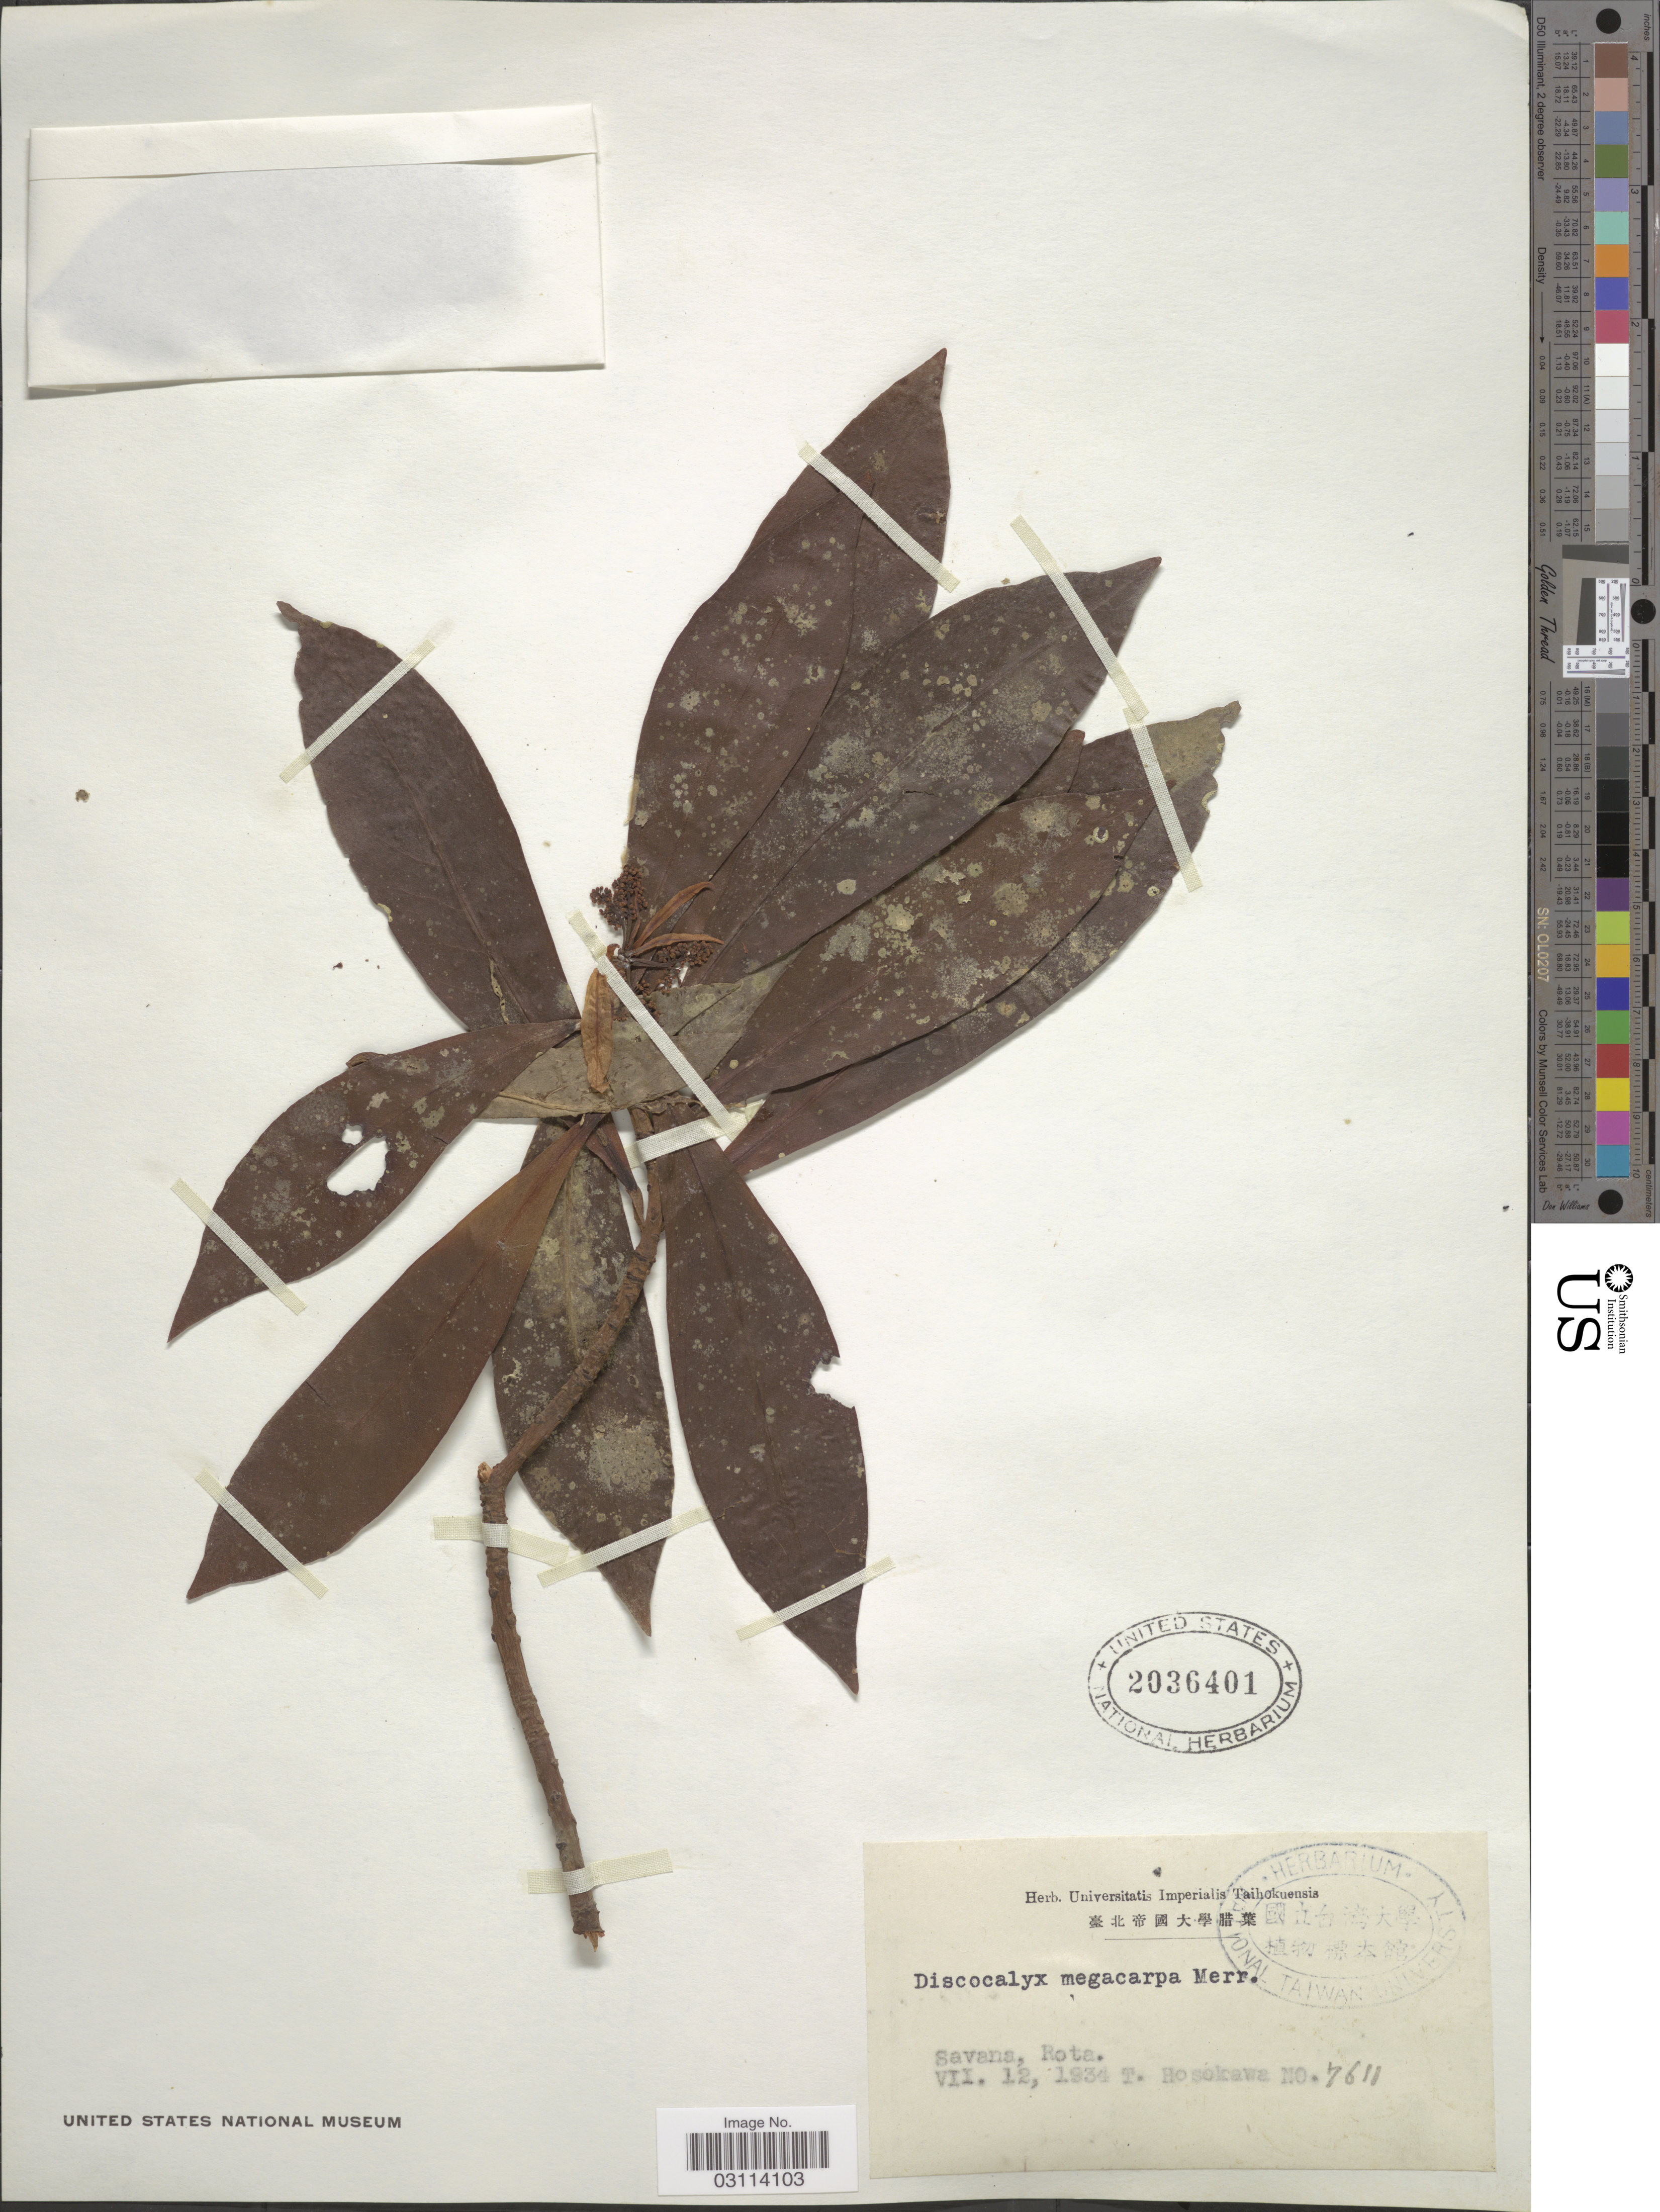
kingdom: Plantae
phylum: Tracheophyta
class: Magnoliopsida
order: Ericales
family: Primulaceae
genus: Discocalyx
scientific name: Discocalyx megacarpa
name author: Merr.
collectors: T. Hosokawa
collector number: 7611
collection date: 1934-07-12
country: Northern Mariana Islands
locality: Savana, Rota.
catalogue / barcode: US 2036401